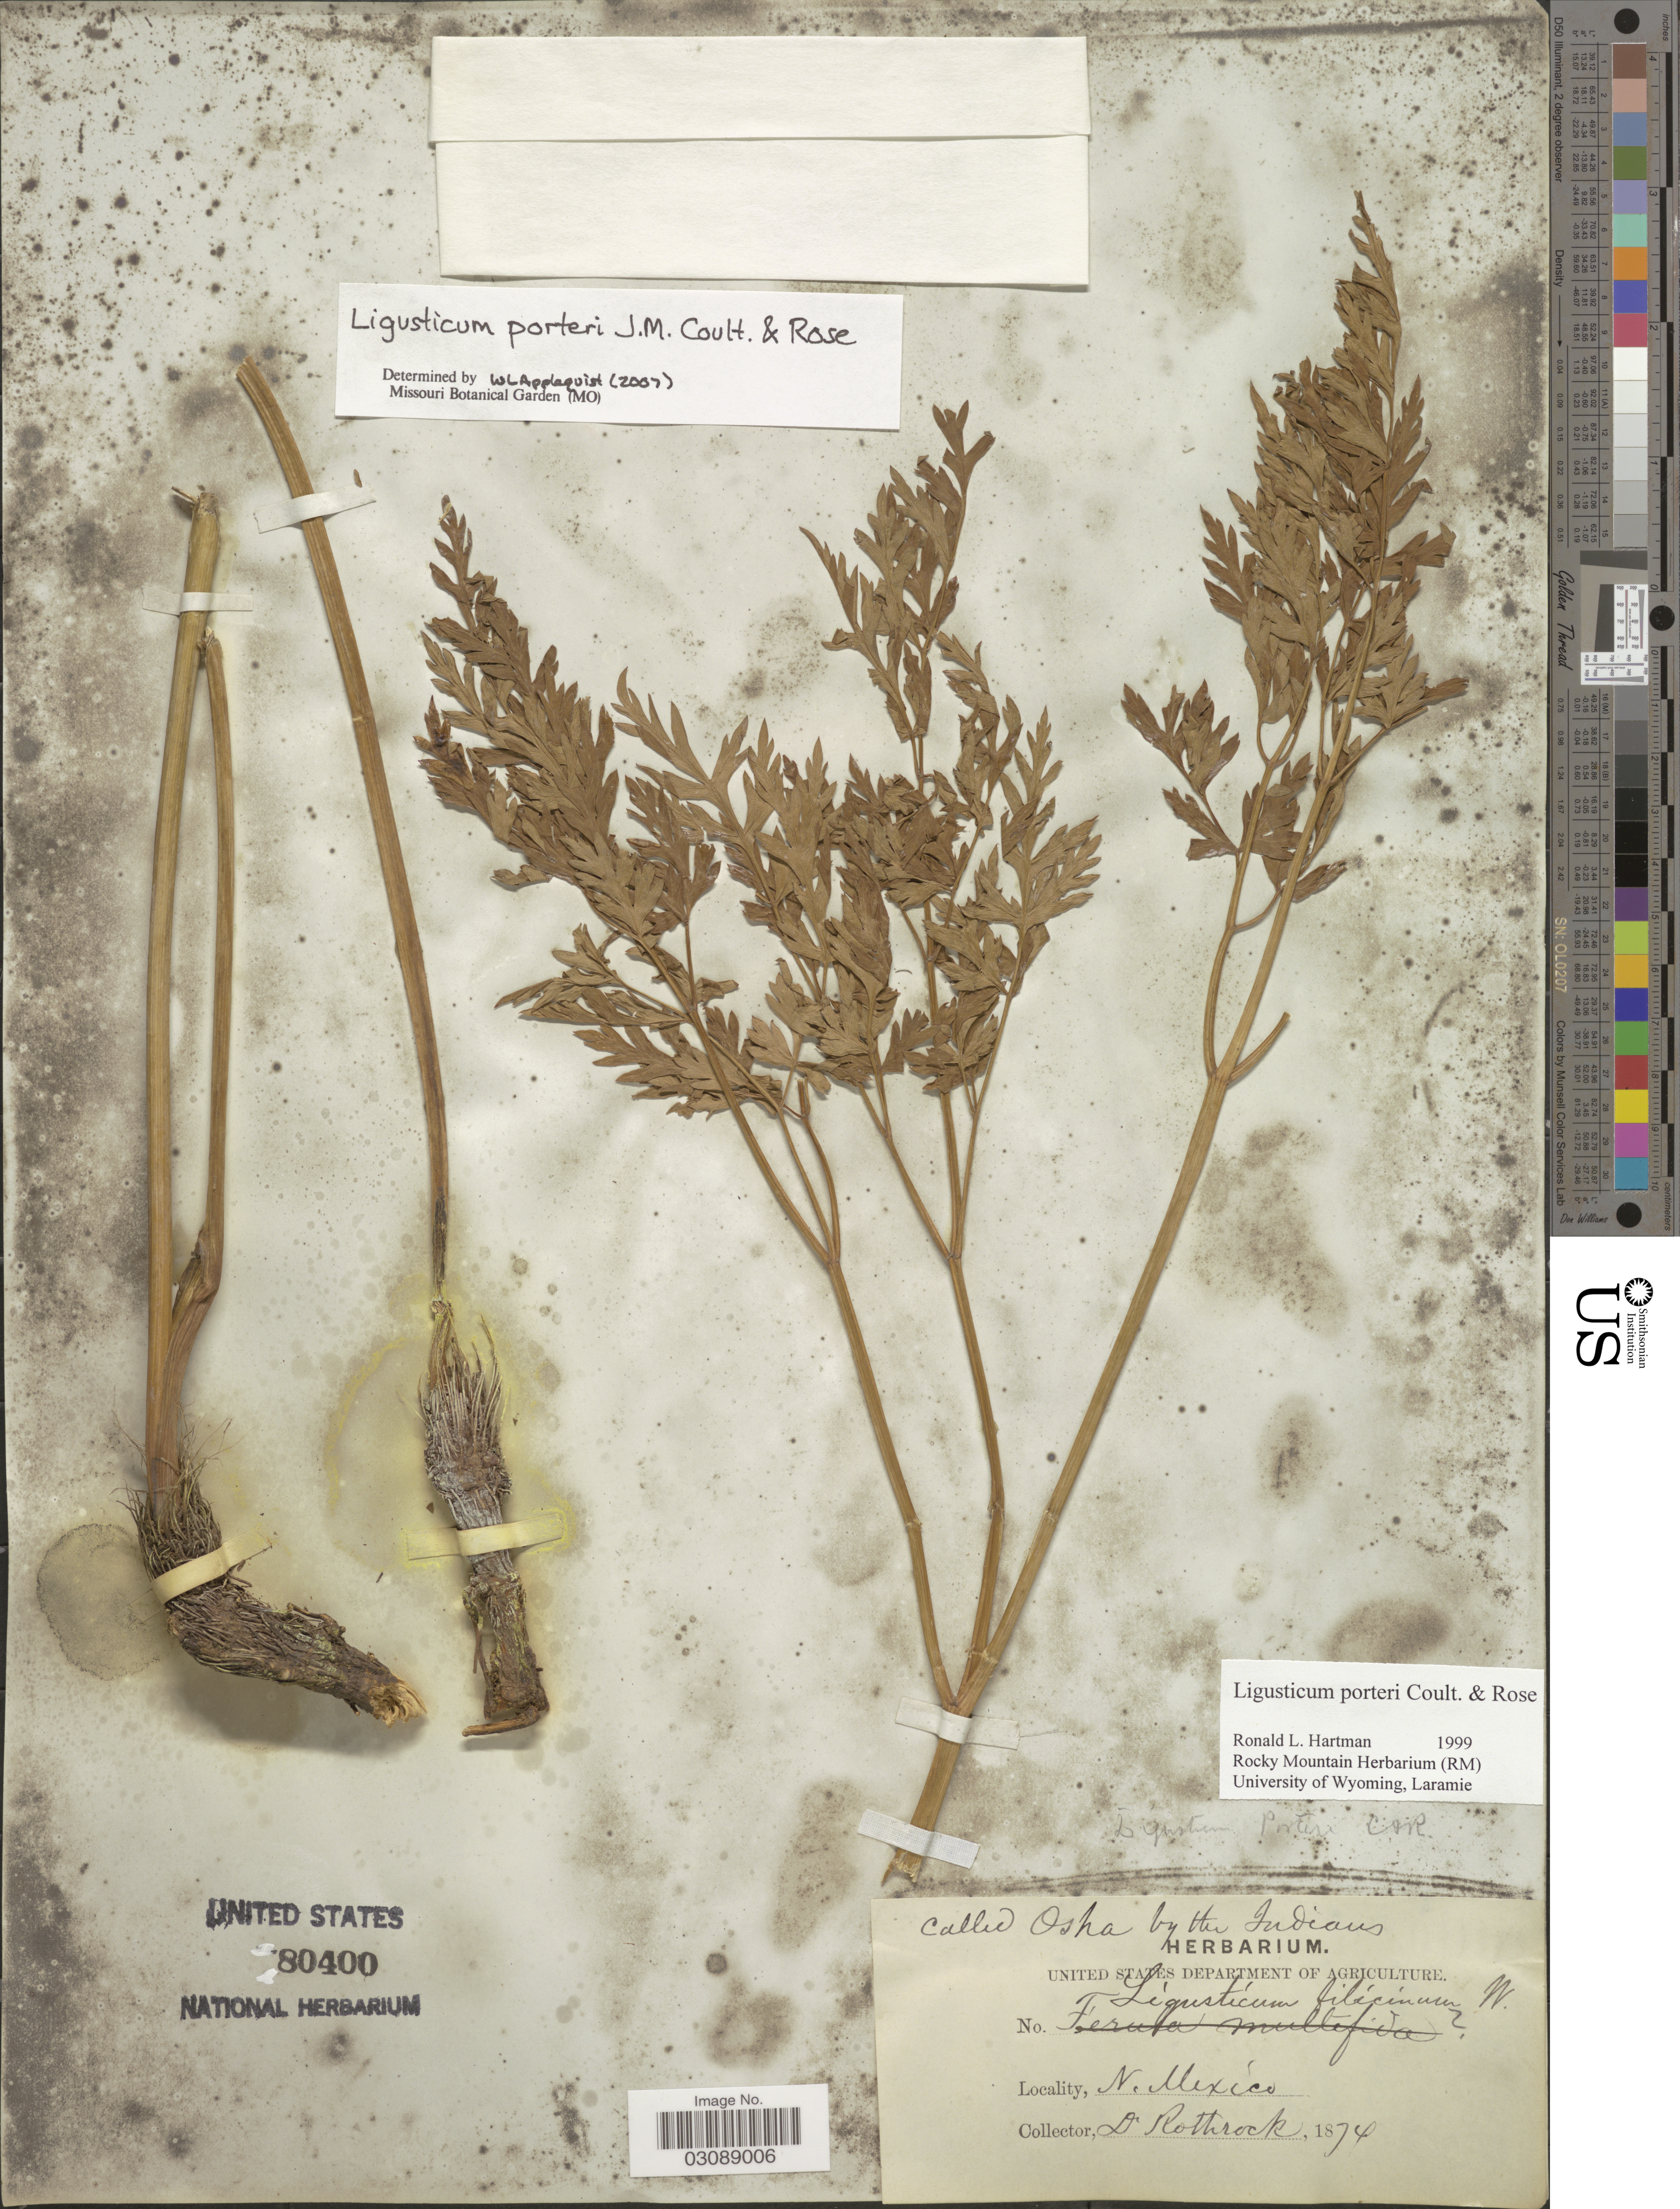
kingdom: Plantae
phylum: Tracheophyta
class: Magnoliopsida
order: Apiales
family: Apiaceae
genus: Ligusticum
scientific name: Ligusticum porteri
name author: J.M. Coult. & Rose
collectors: Rothrock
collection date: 1874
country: United States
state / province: New Mexico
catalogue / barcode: US 80400